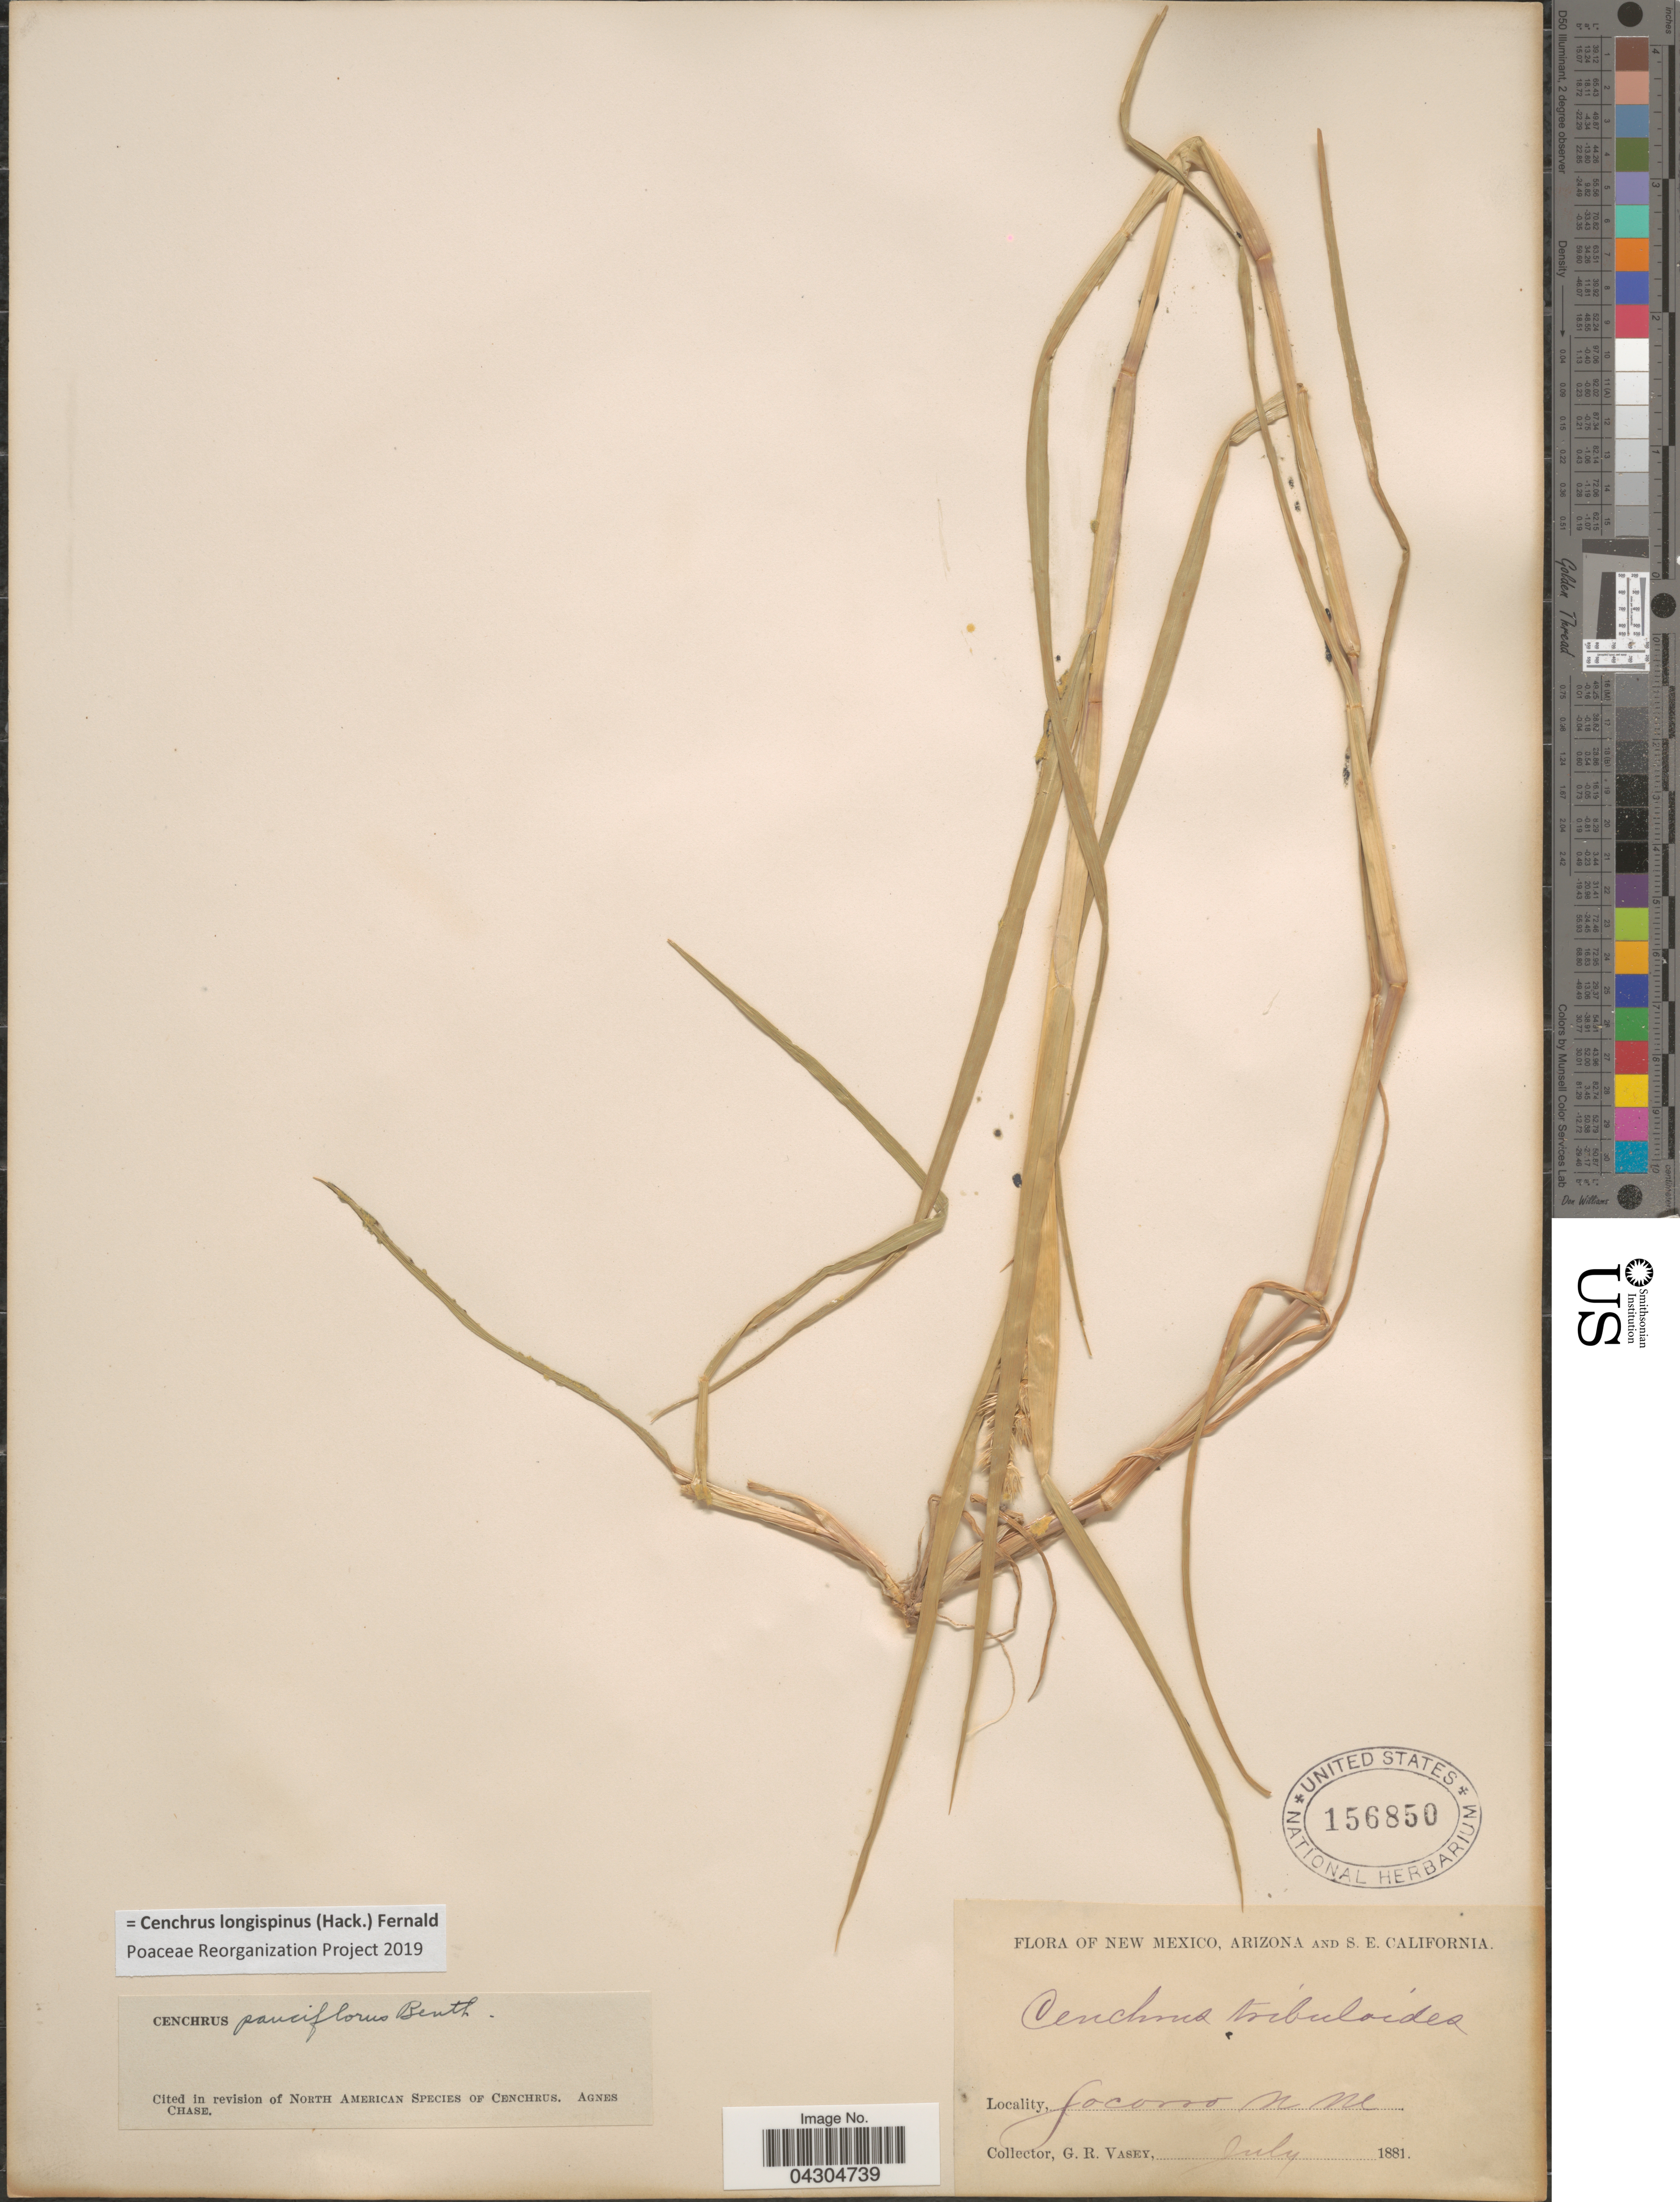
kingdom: Plantae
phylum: Tracheophyta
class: Liliopsida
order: Poales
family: Poaceae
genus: Cenchrus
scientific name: Cenchrus longispinus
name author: (Hack.) Fernald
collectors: G. R. Vasey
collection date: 1881-07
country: United States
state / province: New Mexico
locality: Socorro.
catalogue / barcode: US 156850